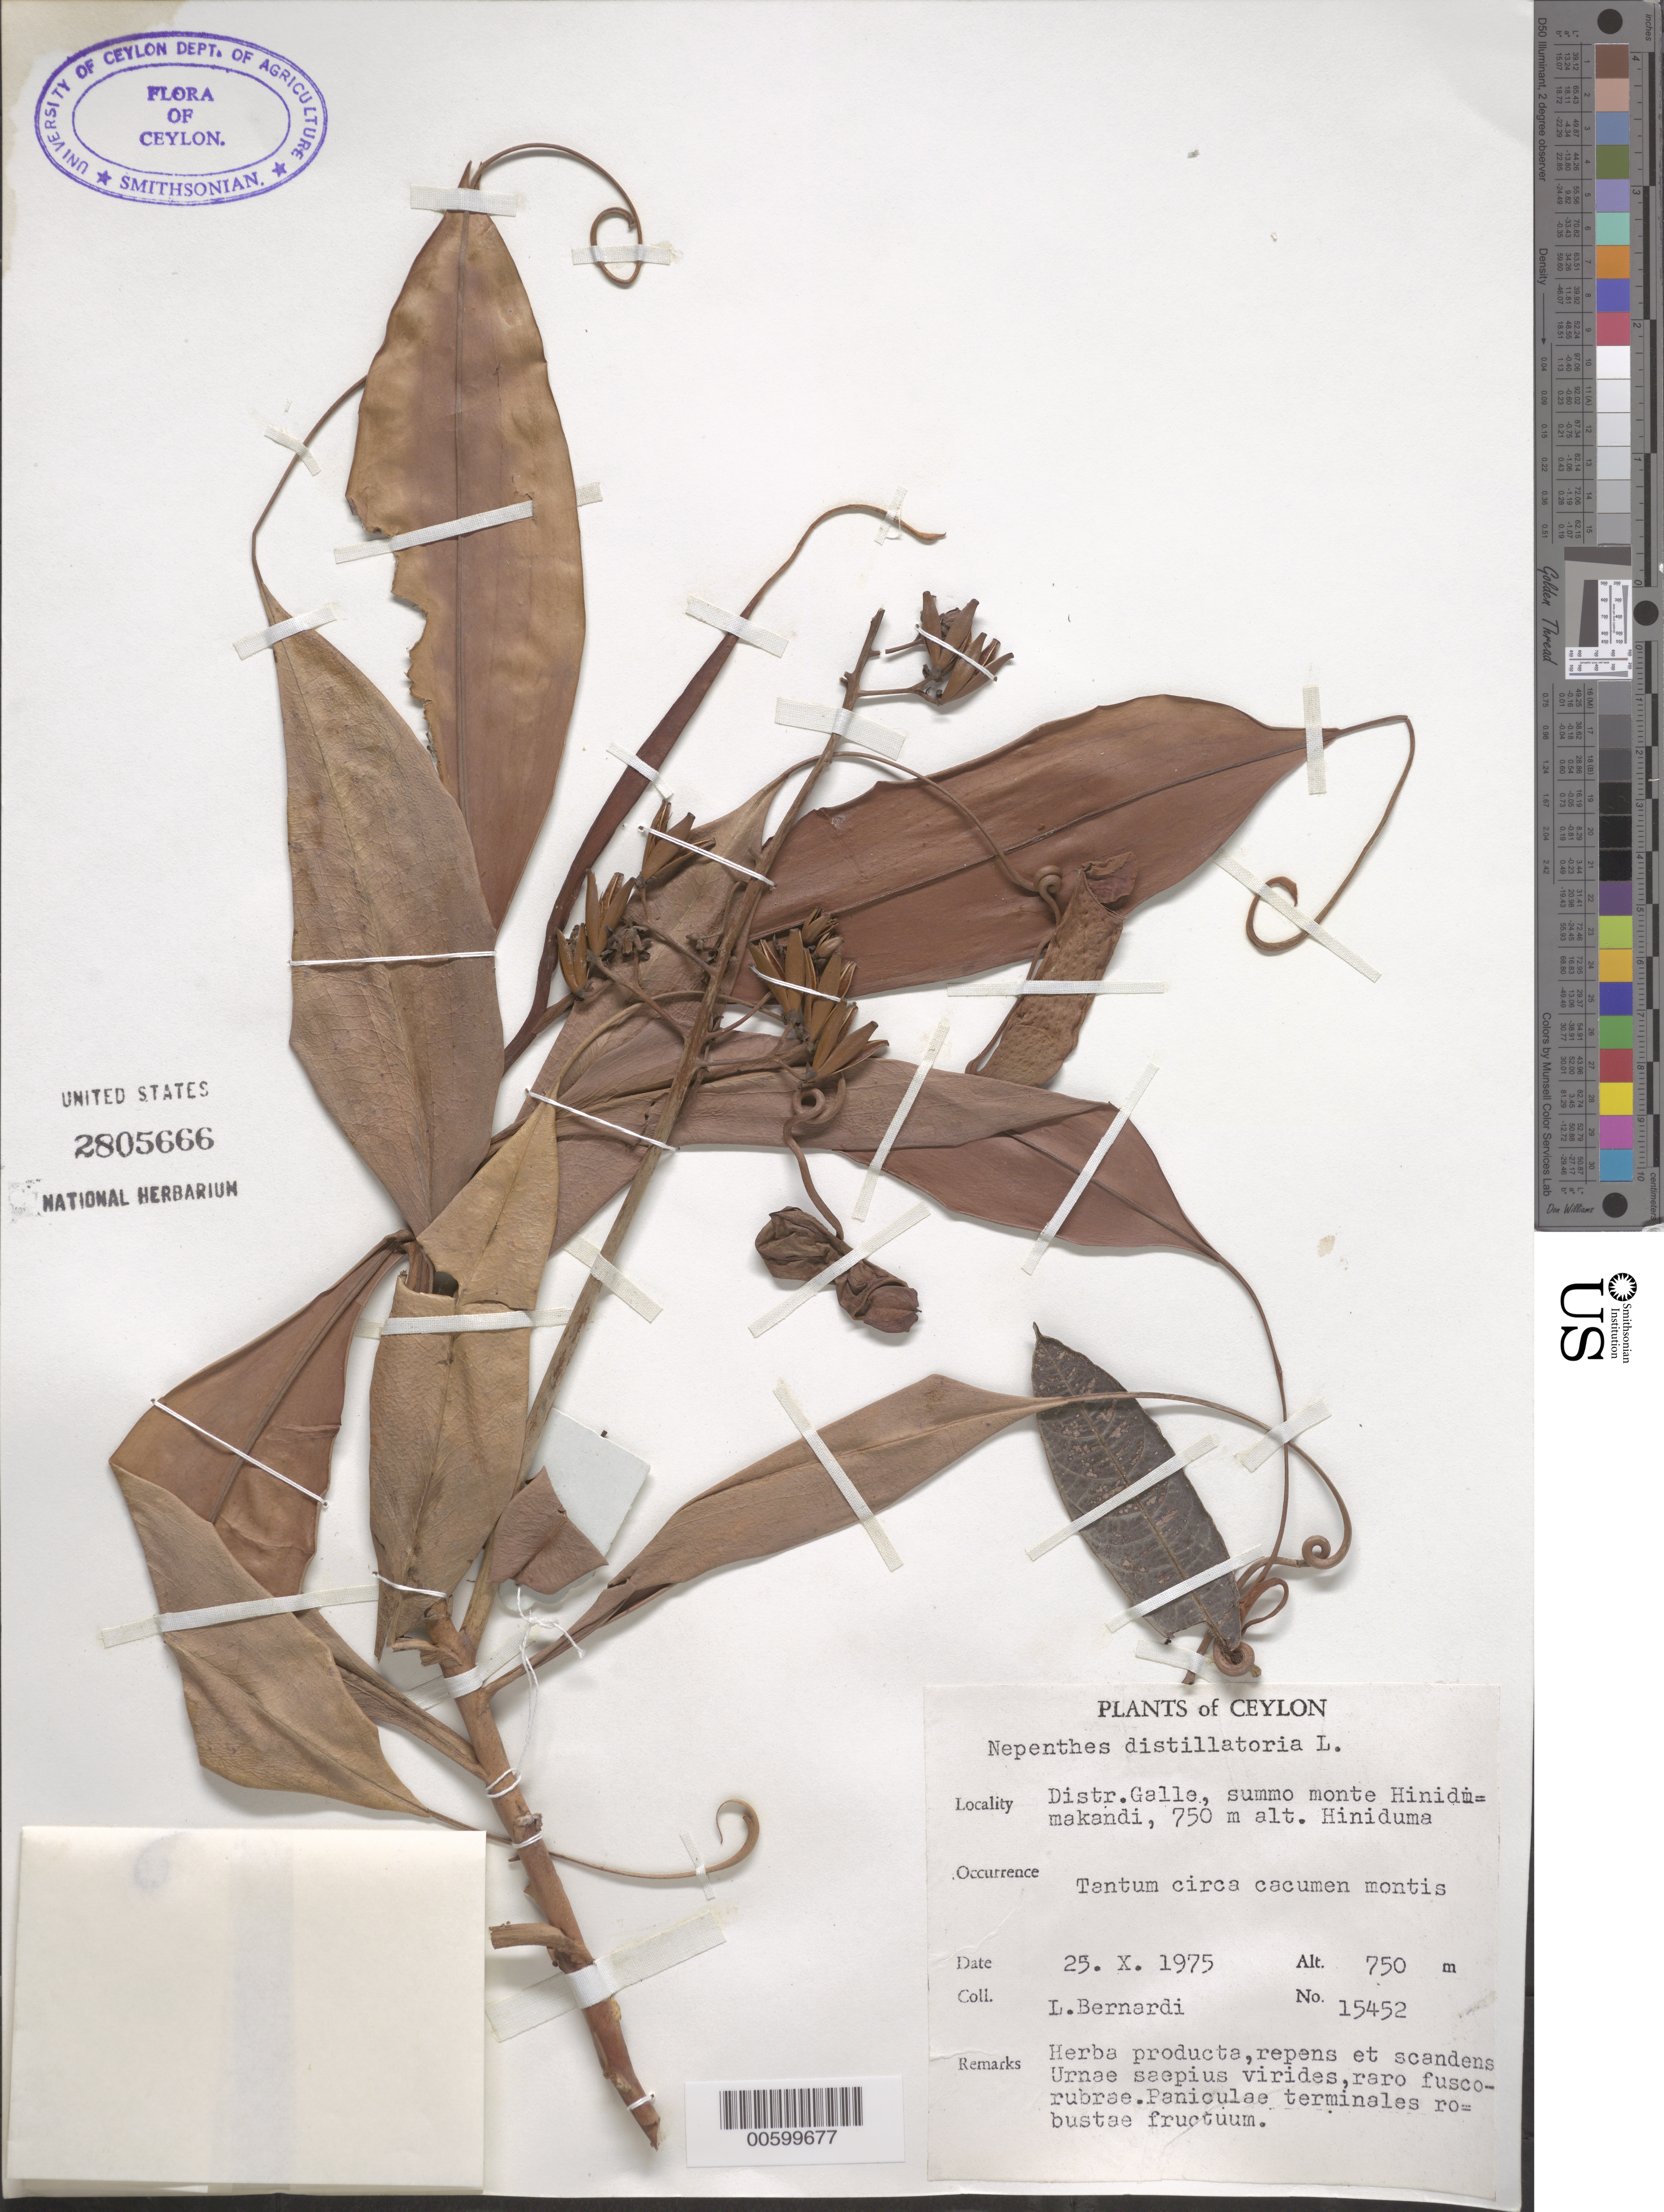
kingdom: Plantae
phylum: Tracheophyta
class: Magnoliopsida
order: Caryophyllales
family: Nepenthaceae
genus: Nepenthes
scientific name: Nepenthes distillatoria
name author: L.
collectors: L. Bernardi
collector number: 15452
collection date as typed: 25 Oct 1975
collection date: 1975-10-25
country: Sri Lanka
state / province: Southern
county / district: Galle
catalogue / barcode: US 2805666